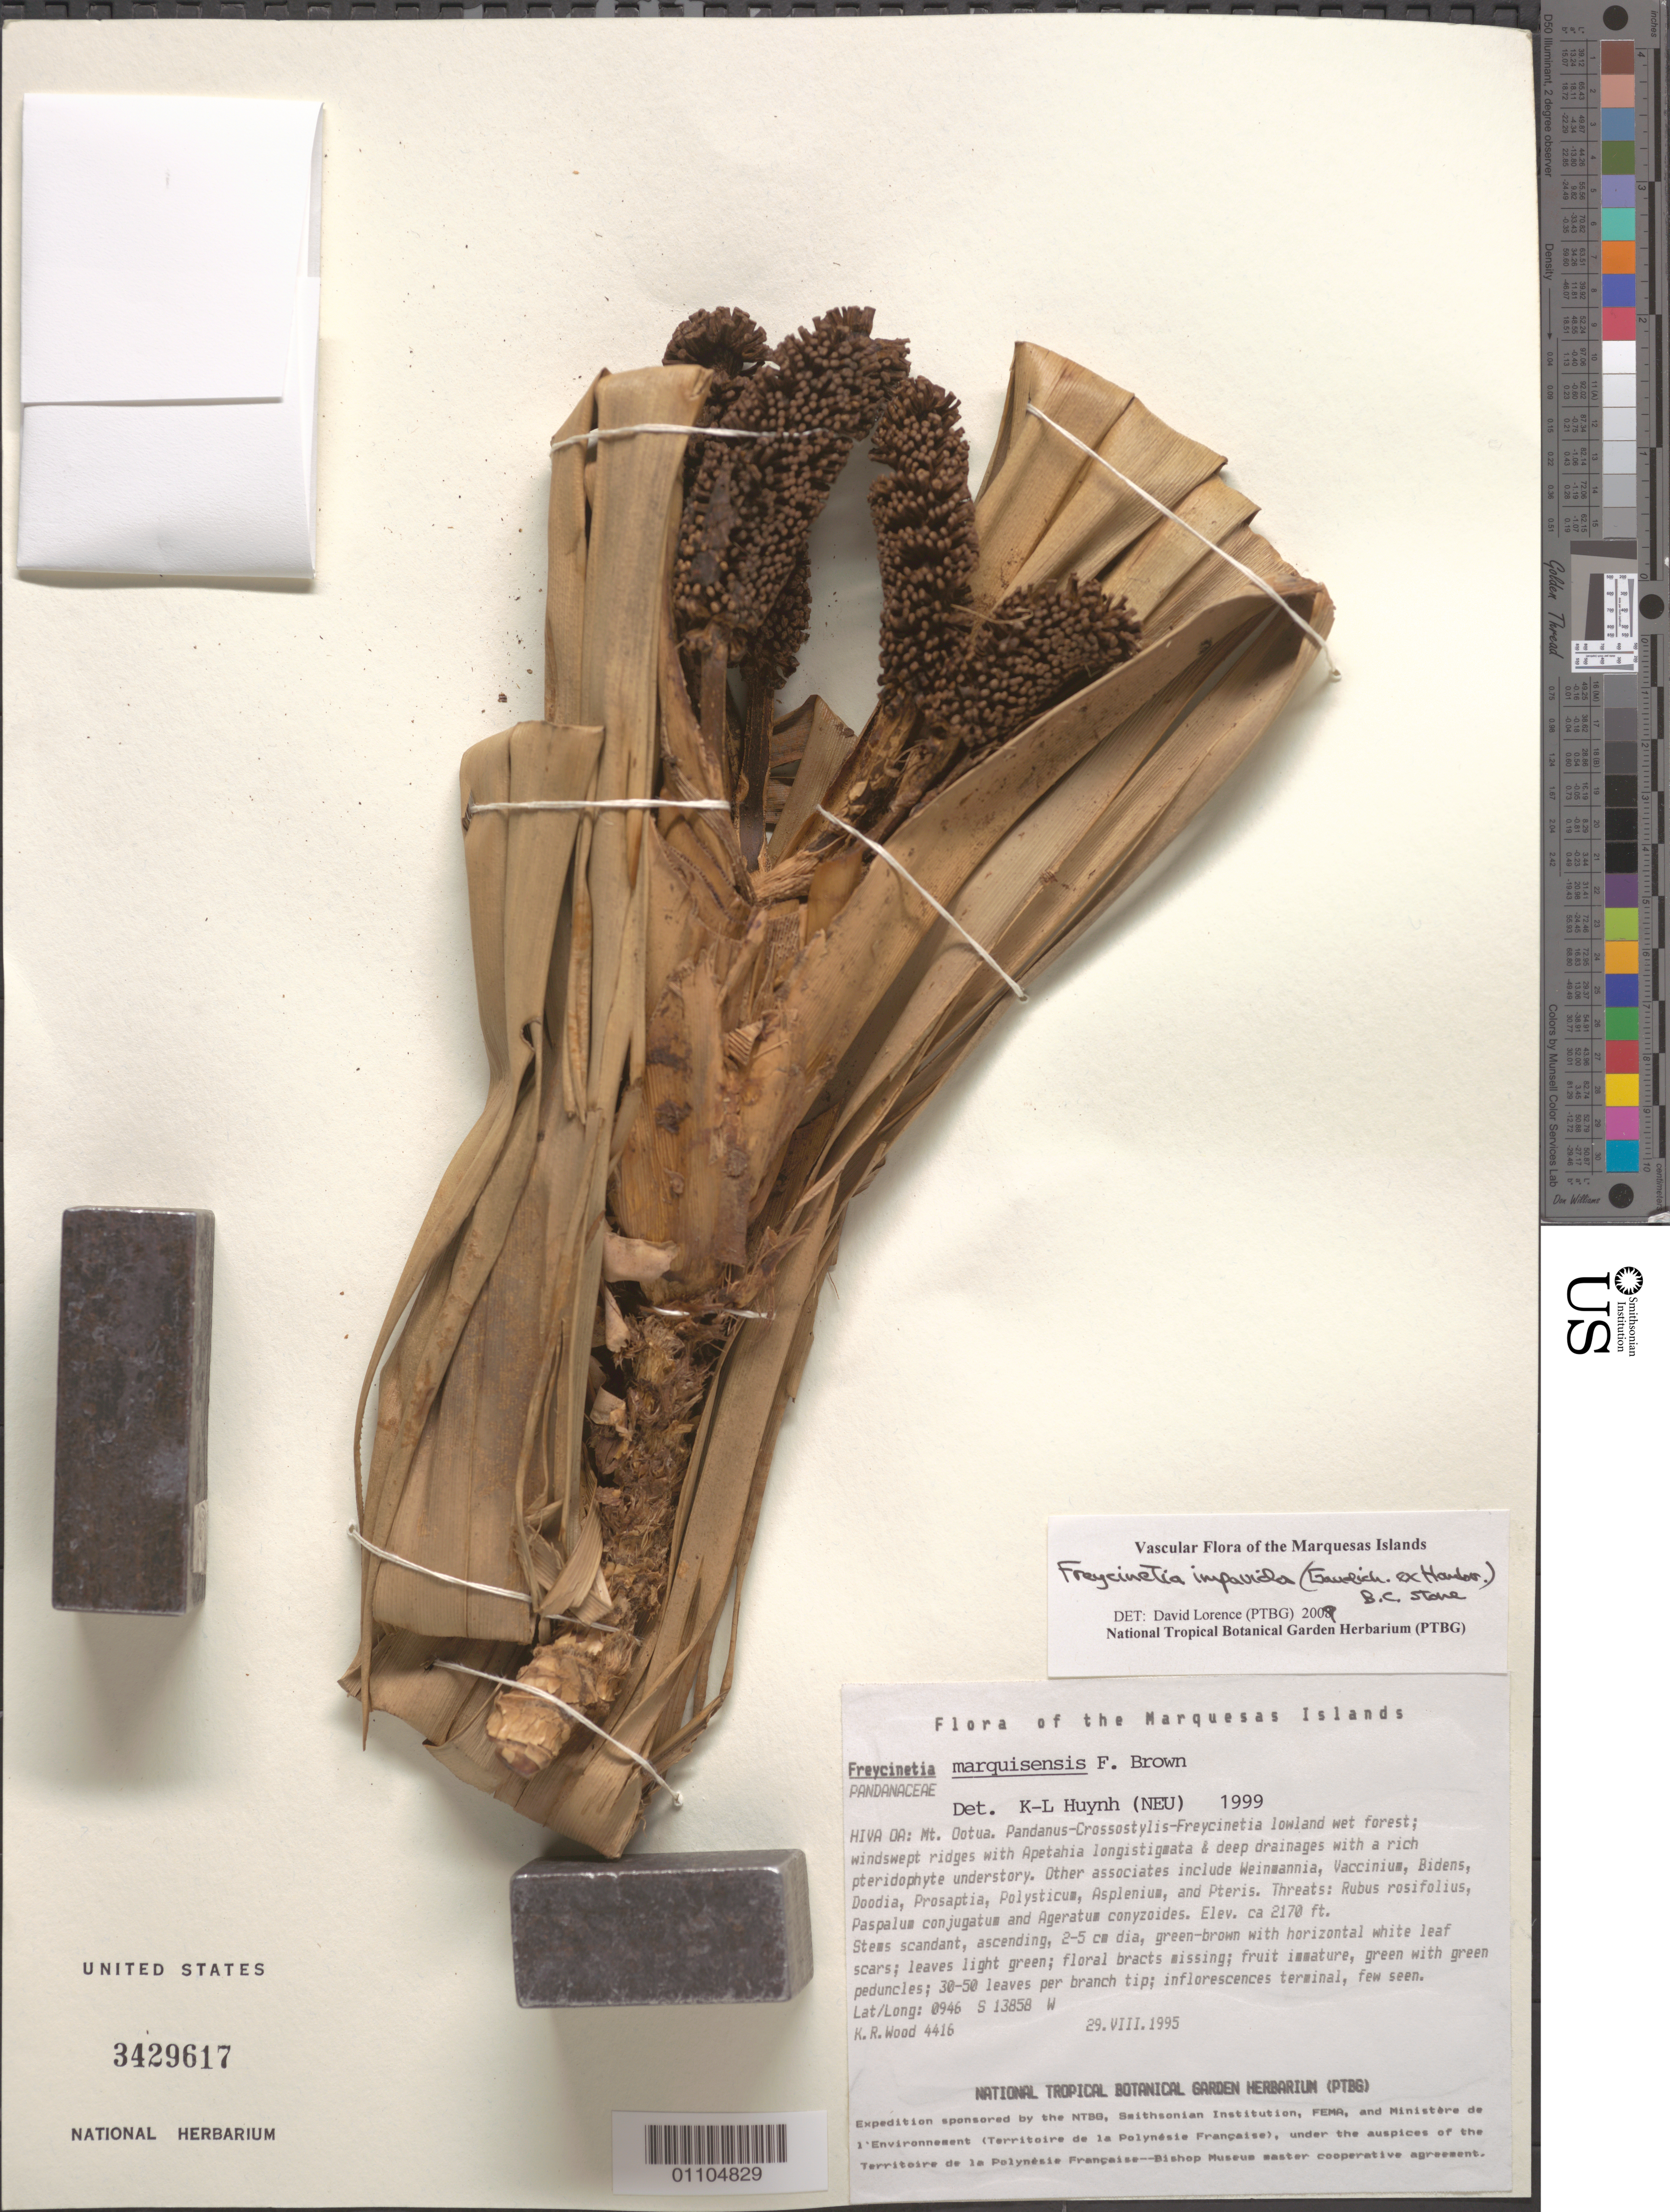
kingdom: Plantae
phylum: Tracheophyta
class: Liliopsida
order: Pandanales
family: Pandanaceae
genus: Freycinetia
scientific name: Freycinetia impavida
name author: (Hombr. & Jacquinot ex Decne.) B.C. Stone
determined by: Lorence, David H.; Wagner, W. H.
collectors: K. R. Wood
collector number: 4416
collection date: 1995-08-29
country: French Polynesia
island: Hiva Oa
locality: Mt. Ootua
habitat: Windswept ridges with Apetahia longstigmata & deep drainages, In Pandanus-Crossostylis-Freycinetia lowland wet forest, with rich pteridophyte understory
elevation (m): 661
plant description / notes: Previously det. as F. marquisensis F. Br. by K.-L. Huynh (NEU) 1999; Rubus rosifolius, Paspalum conjugatum, Ageratum conyzoides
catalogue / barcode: US 3429617